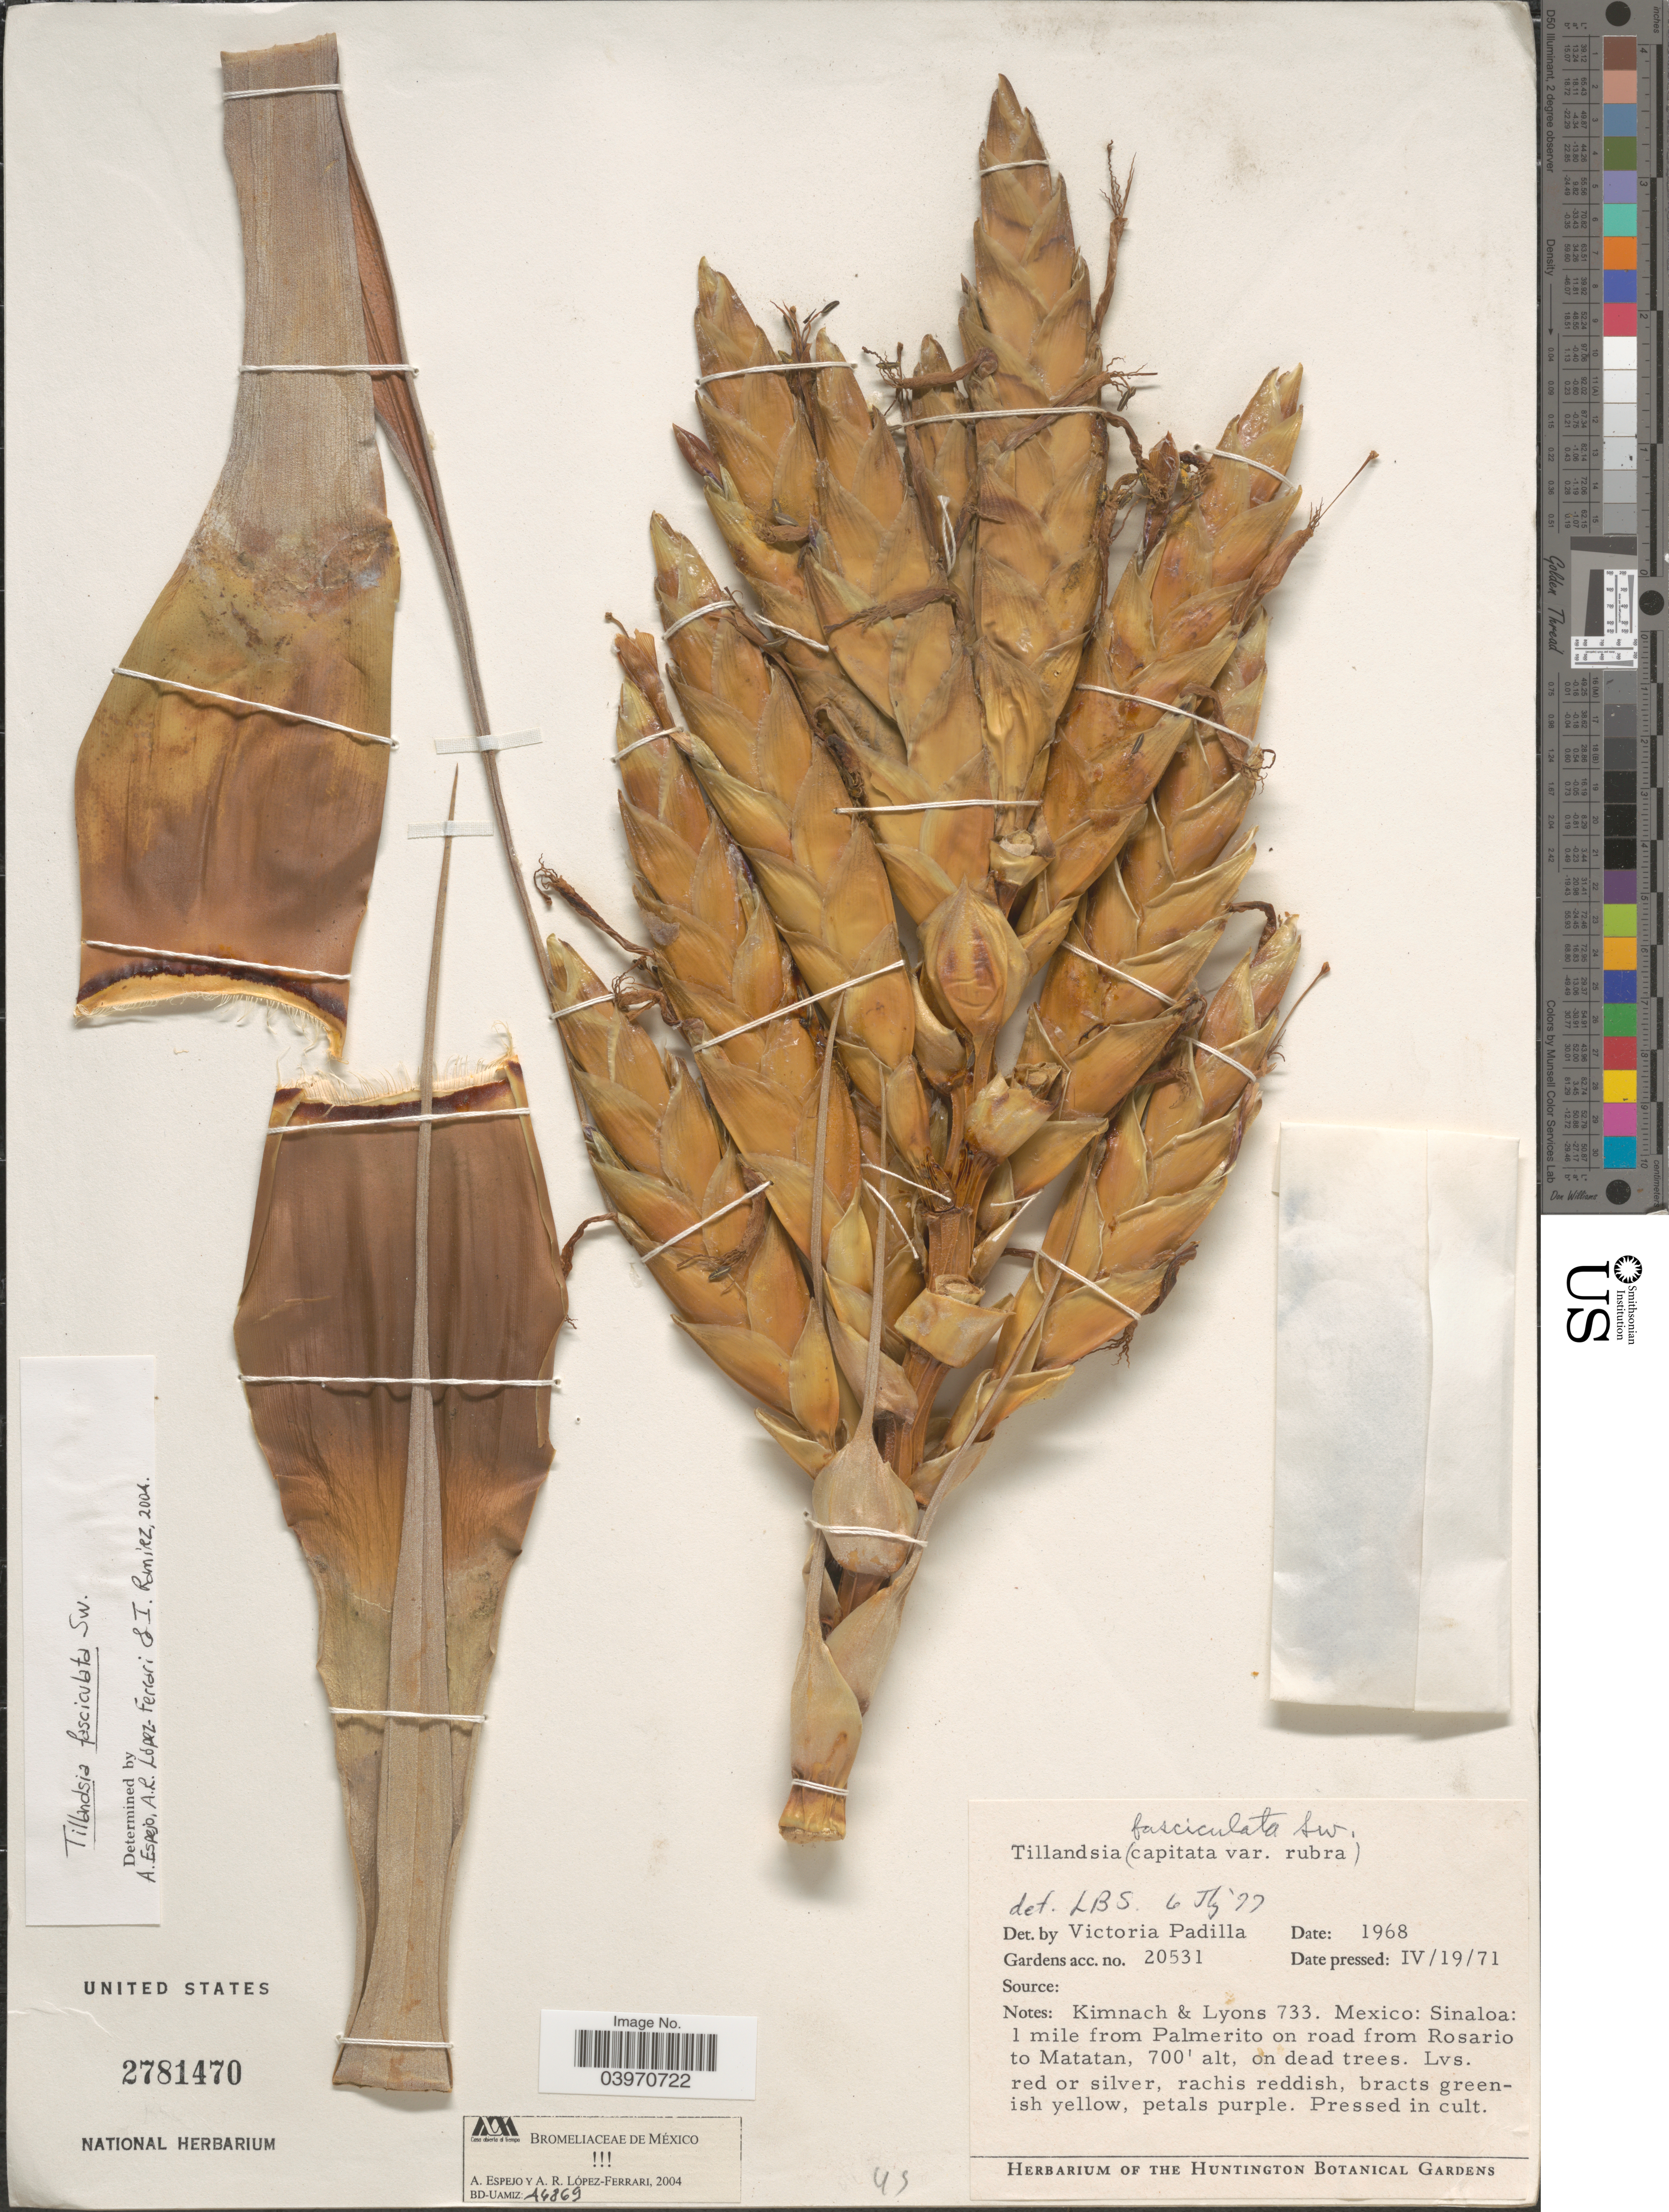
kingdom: Plantae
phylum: Tracheophyta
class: Liliopsida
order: Poales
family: Bromeliaceae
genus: Tillandsia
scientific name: Tillandsia fasciculata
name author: Sw.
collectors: -. Kimnach & Lyons, --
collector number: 733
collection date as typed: Transcribed d/m/y: 19/4/71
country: United States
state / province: California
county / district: Los Angeles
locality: The Huntington Botanical Gardens.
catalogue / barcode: US 2781470